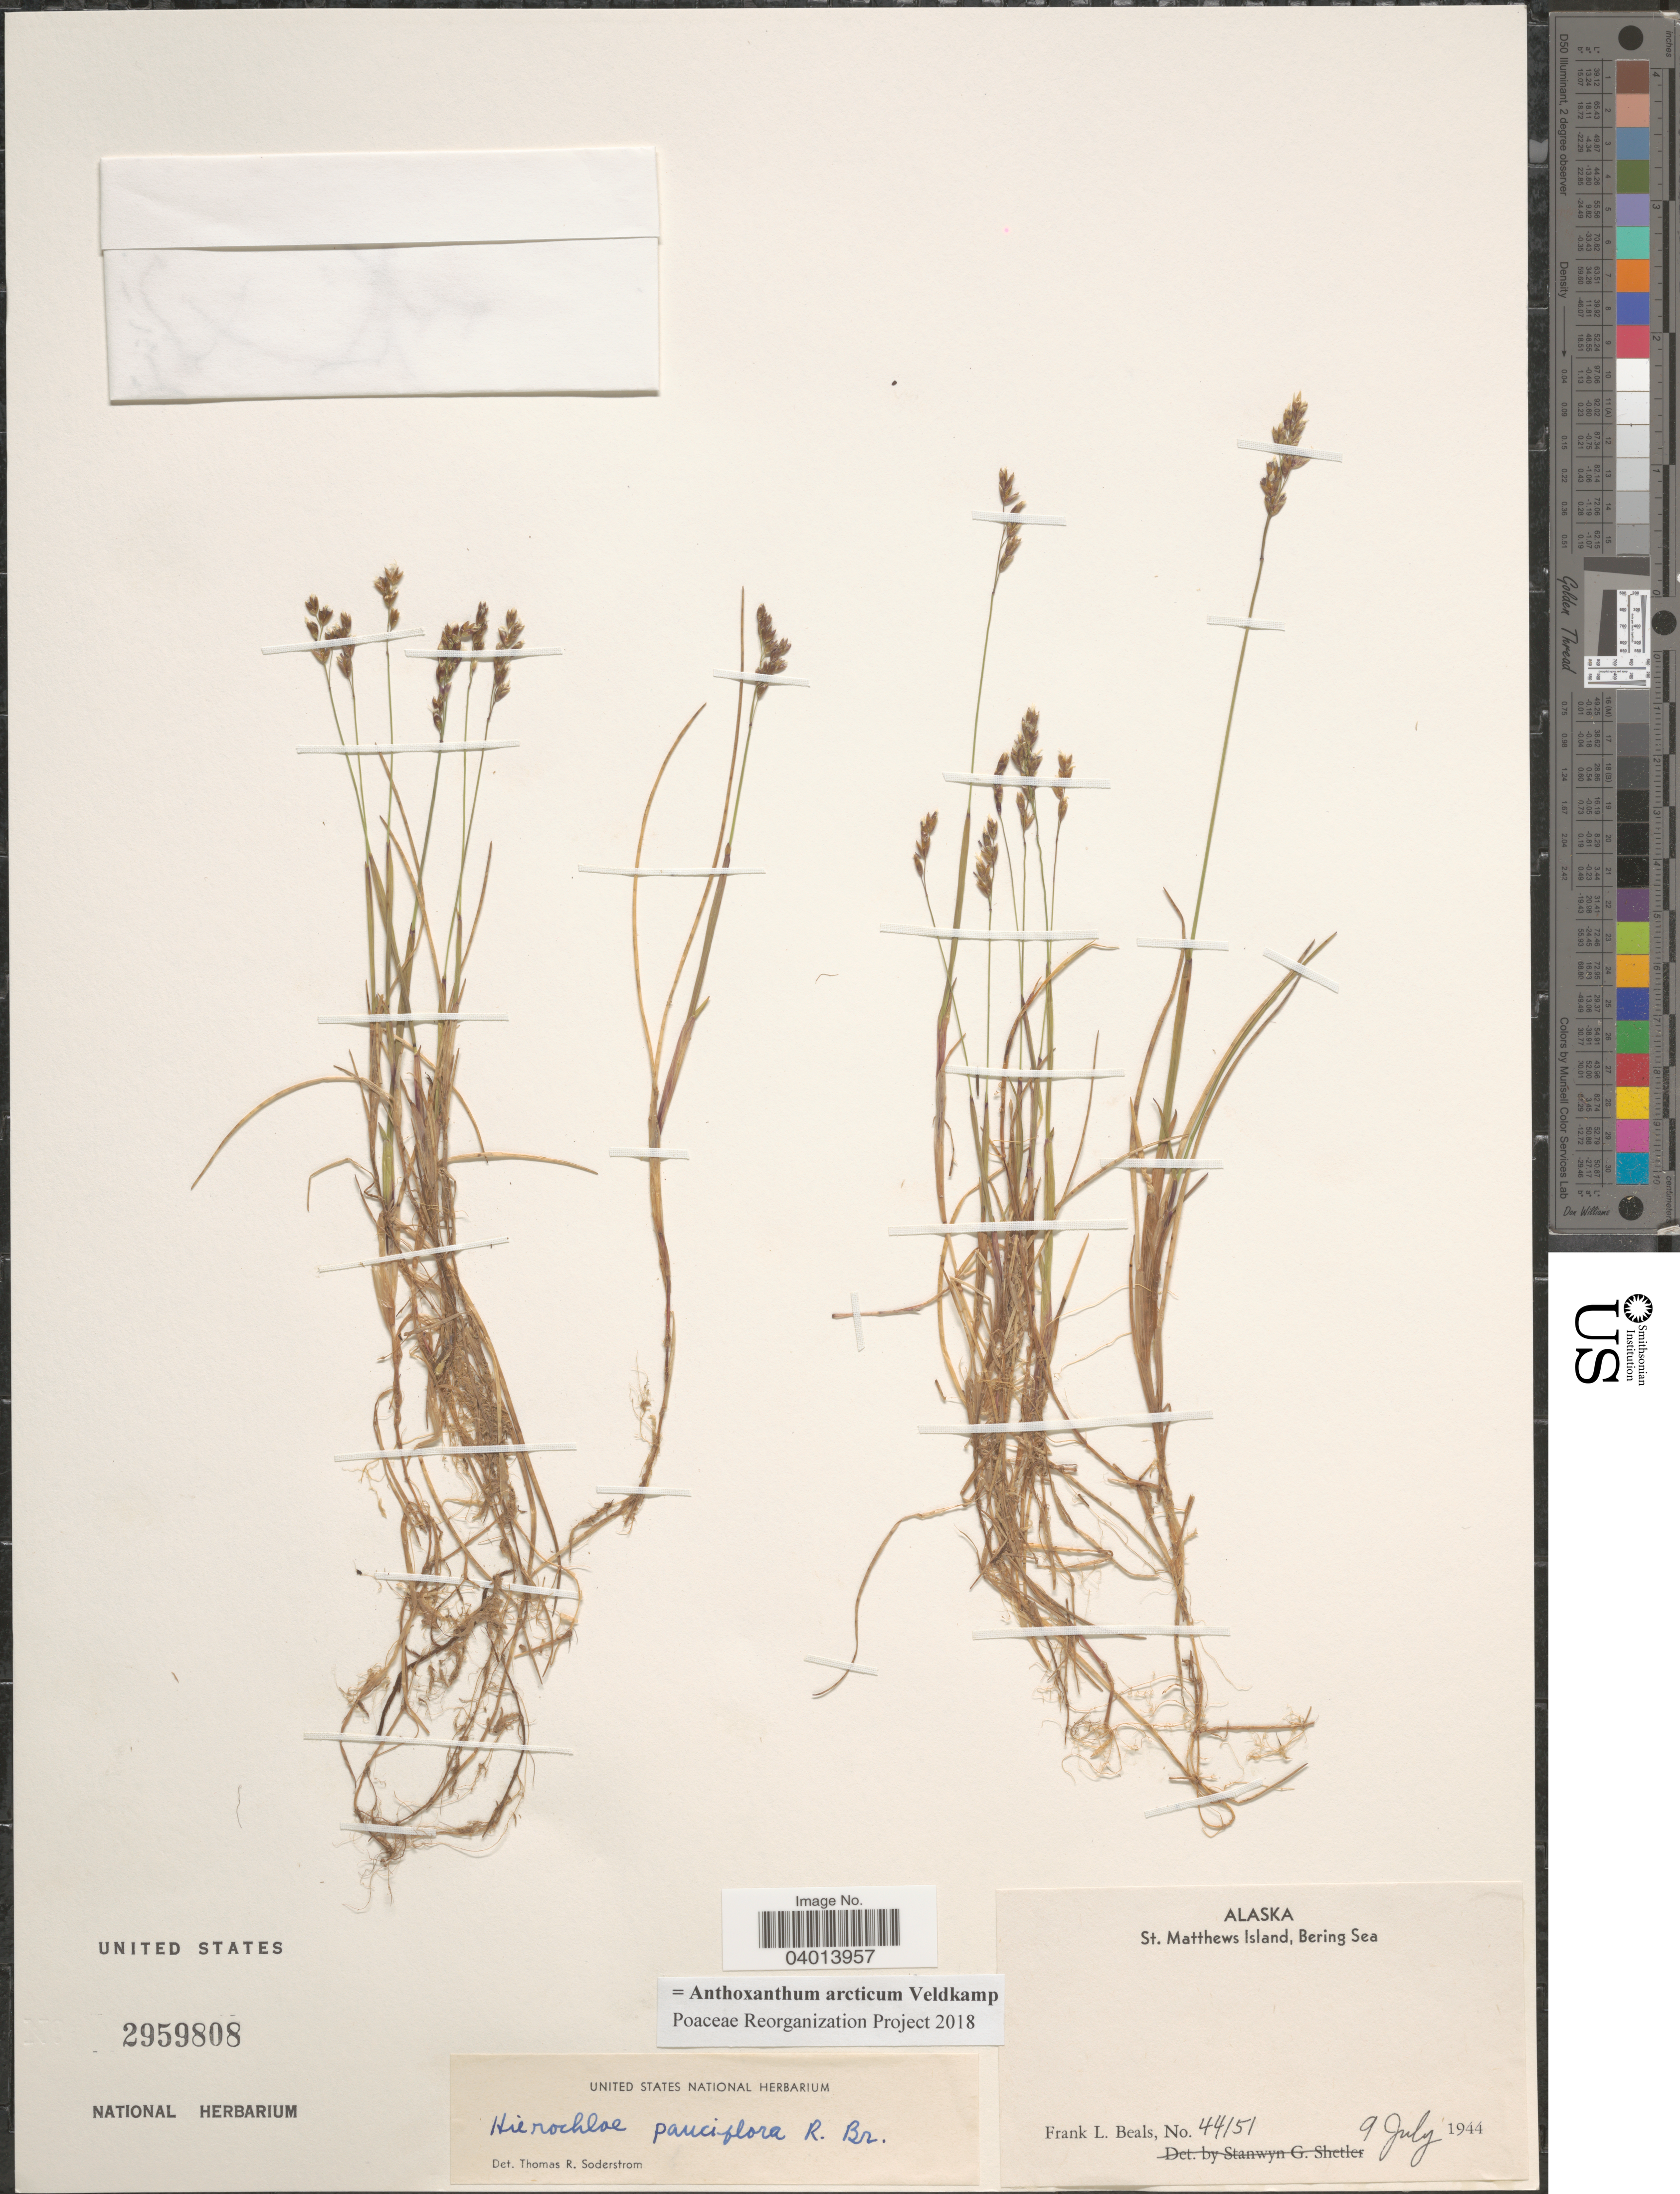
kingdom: Plantae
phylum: Tracheophyta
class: Liliopsida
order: Poales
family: Poaceae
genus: Anthoxanthum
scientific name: Anthoxanthum arcticum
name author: Veldkamp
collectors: F. Beals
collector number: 44151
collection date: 1944-07-09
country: United States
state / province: Alaska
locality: St. Matthews Island, Bering Sea.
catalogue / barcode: US 2959808